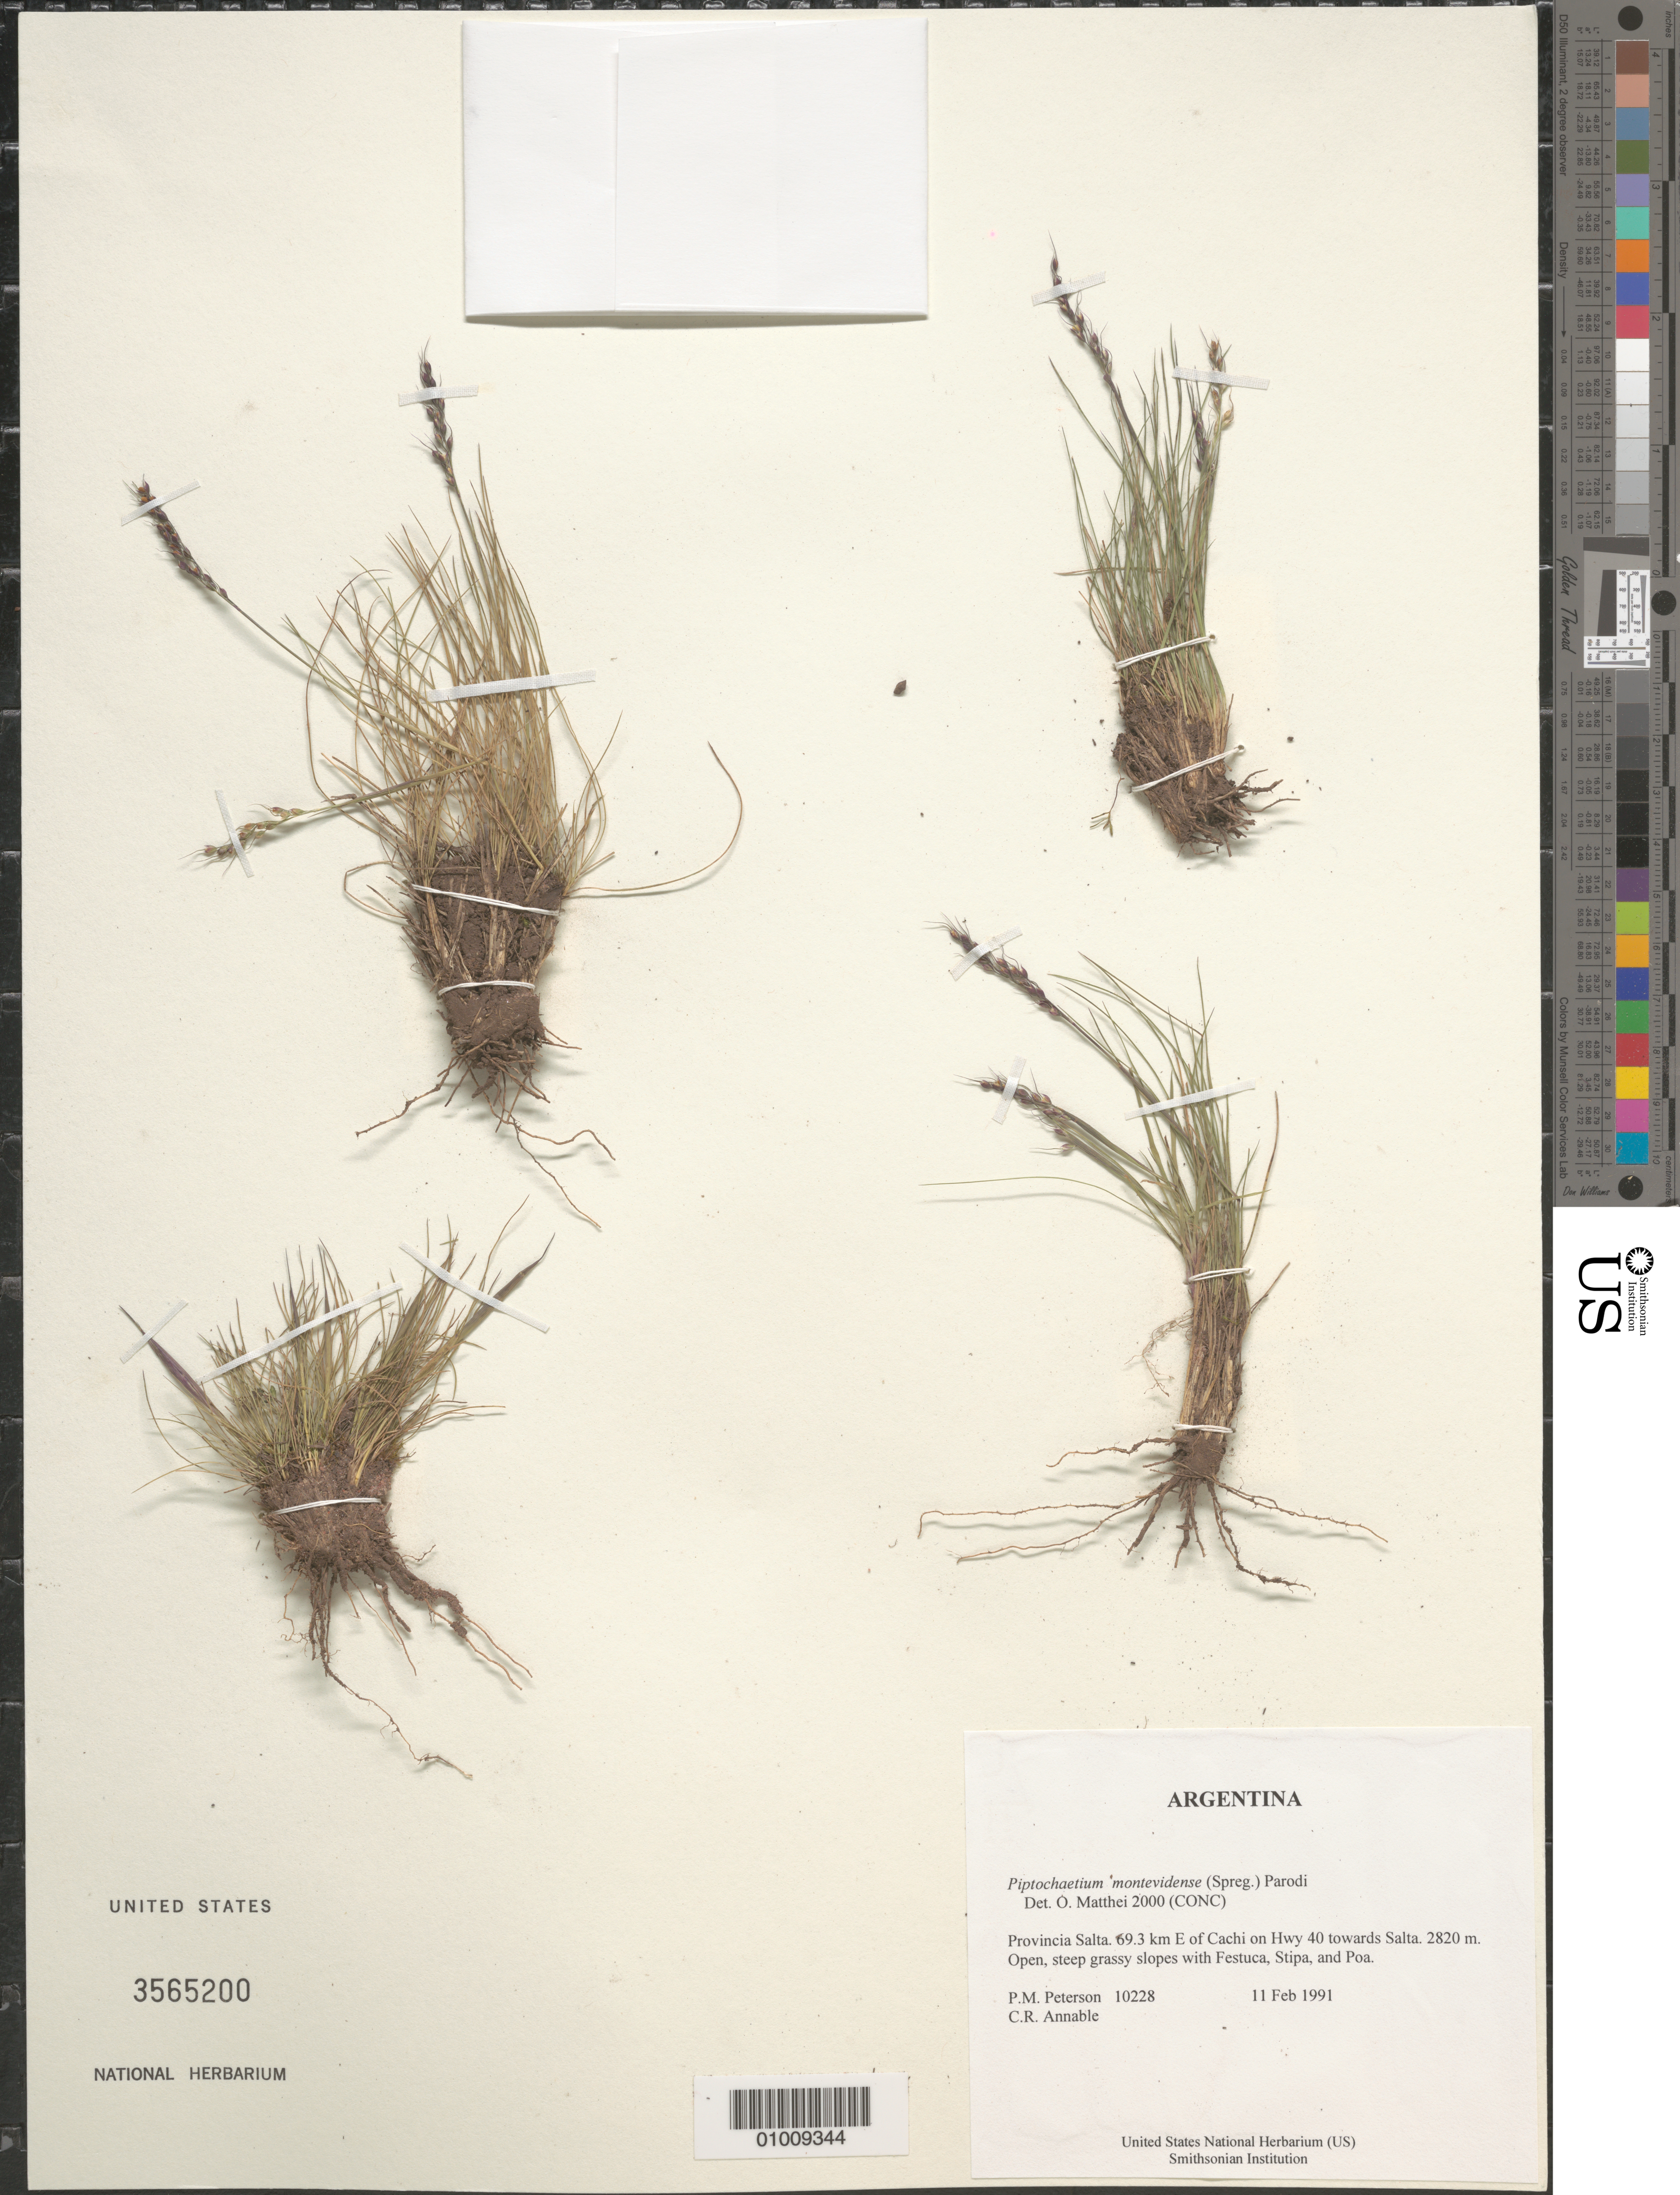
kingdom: Plantae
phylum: Tracheophyta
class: Liliopsida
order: Poales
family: Poaceae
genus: Piptochaetium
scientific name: Piptochaetium montevidense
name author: (Spreng.) Parodi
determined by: Matthei, O. R.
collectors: P. M. Peterson & C. R. Annable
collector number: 10228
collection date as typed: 11 Feb 1991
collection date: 1991-02-11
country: Argentina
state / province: Salta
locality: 69.3 km E of Cachi on Hwy 40 towards Salta.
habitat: Open, steep grassy slopes with Festuca, Stipa, and Poa.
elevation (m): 2820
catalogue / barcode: US 3565200